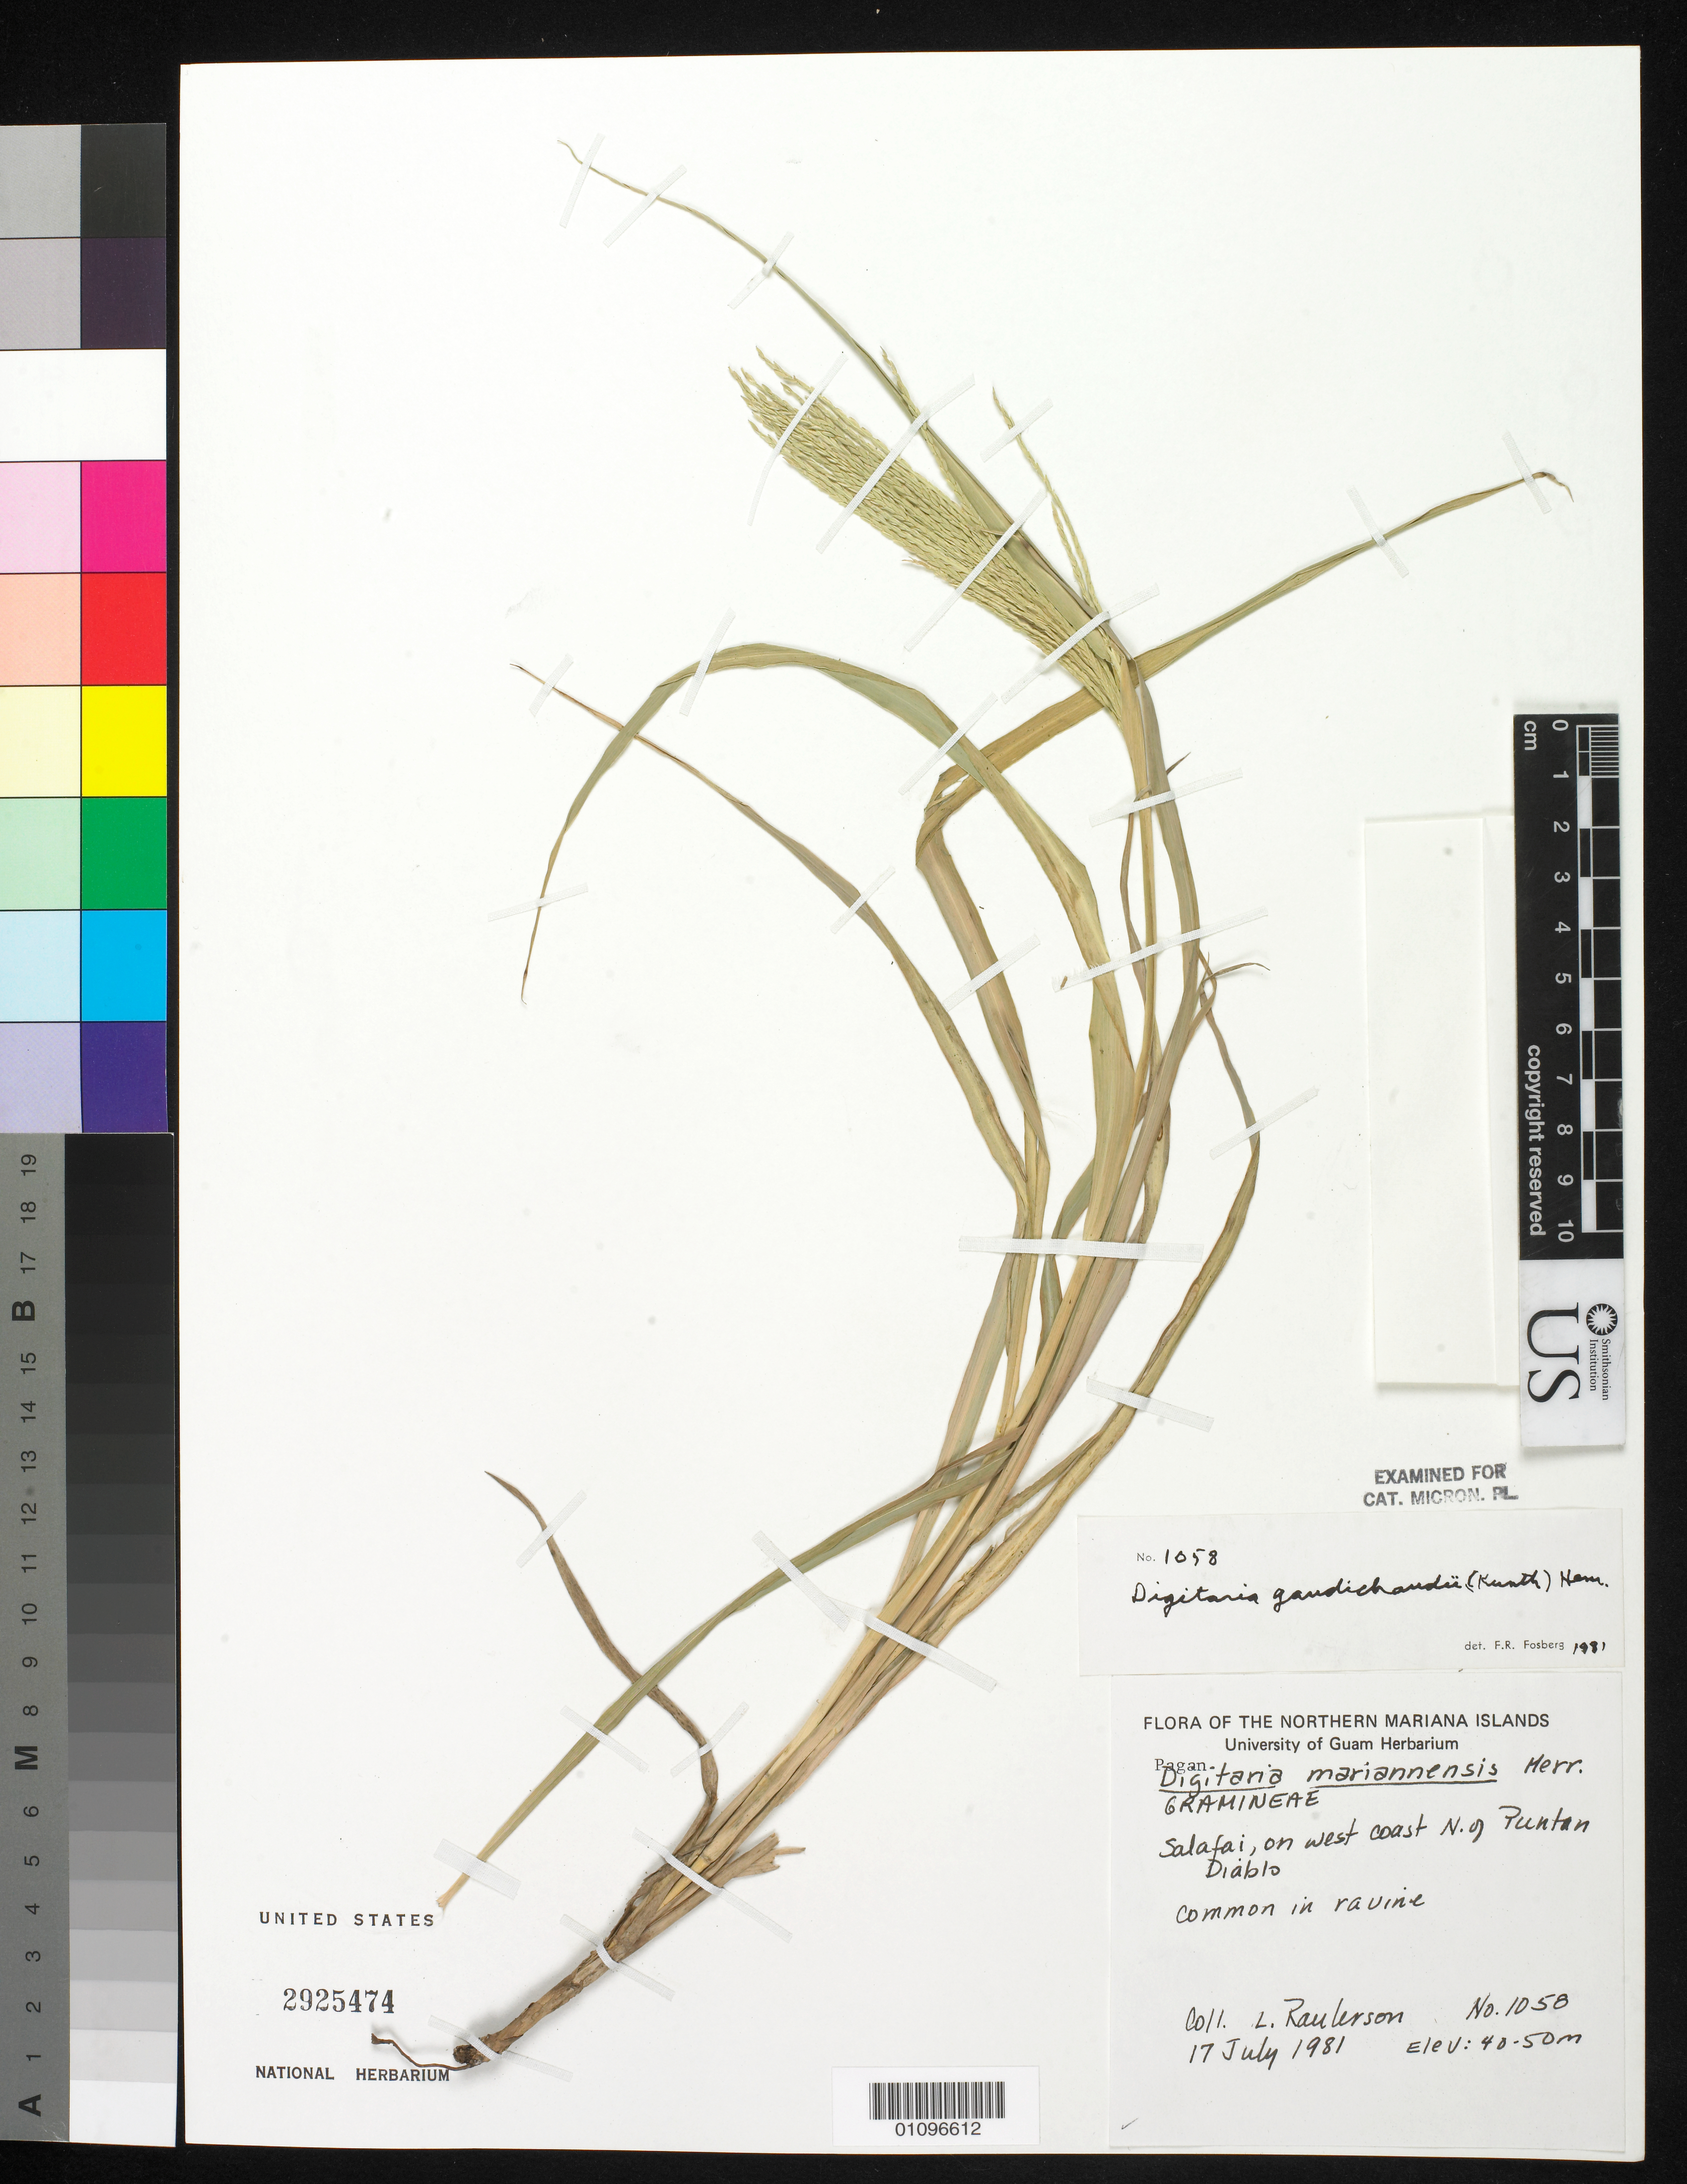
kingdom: Plantae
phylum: Tracheophyta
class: Liliopsida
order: Poales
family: Poaceae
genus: Digitaria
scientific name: Digitaria gaudichaudii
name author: (Kunth) Ham.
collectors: L. Raulerson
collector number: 1058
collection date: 1981-07-17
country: Northern Mariana Islands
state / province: Northern Islands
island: Pagan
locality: Salafai, on west coast N. of Puntan Diablo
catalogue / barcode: US 2925474